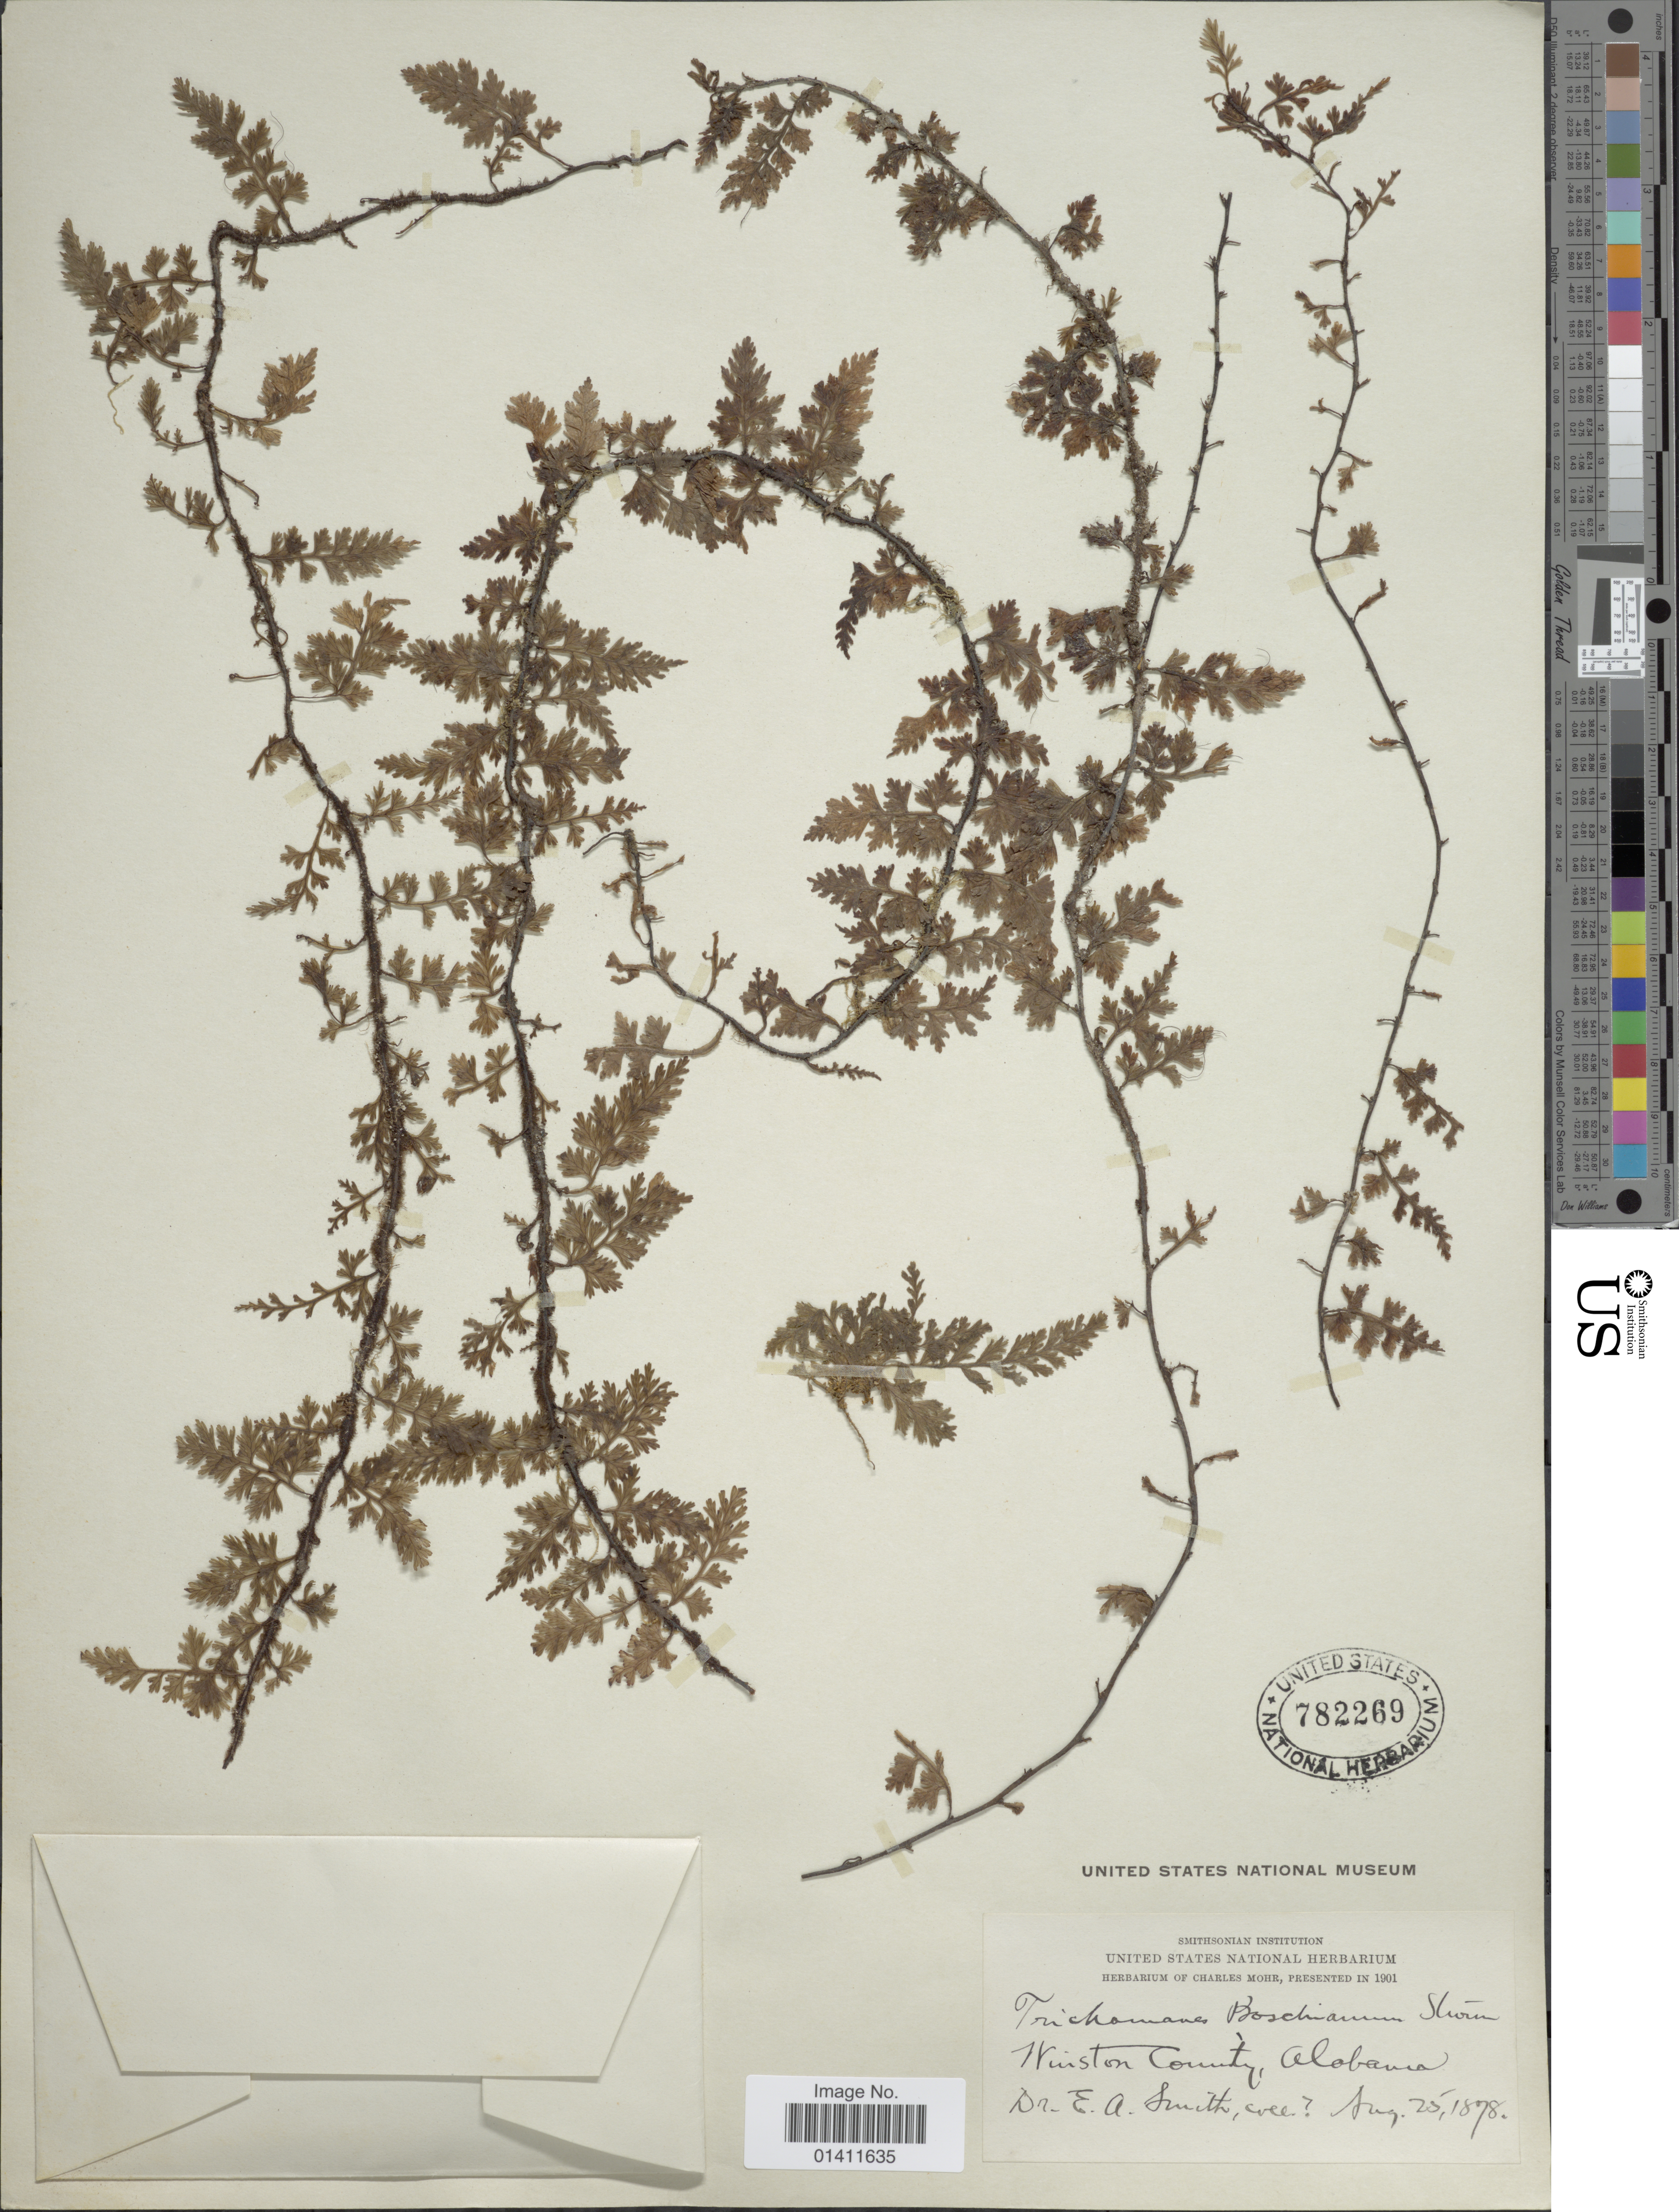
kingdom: Plantae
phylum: Tracheophyta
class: Polypodiopsida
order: Hymenophyllales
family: Hymenophyllaceae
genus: Vandenboschia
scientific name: Vandenboschia boschiana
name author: (J.W. Sturm ex Bosch) Ebihara & K. Iwats.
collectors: E. A. Smith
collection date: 1878-08-25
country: United States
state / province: Alabama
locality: Winston County.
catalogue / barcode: US 782269